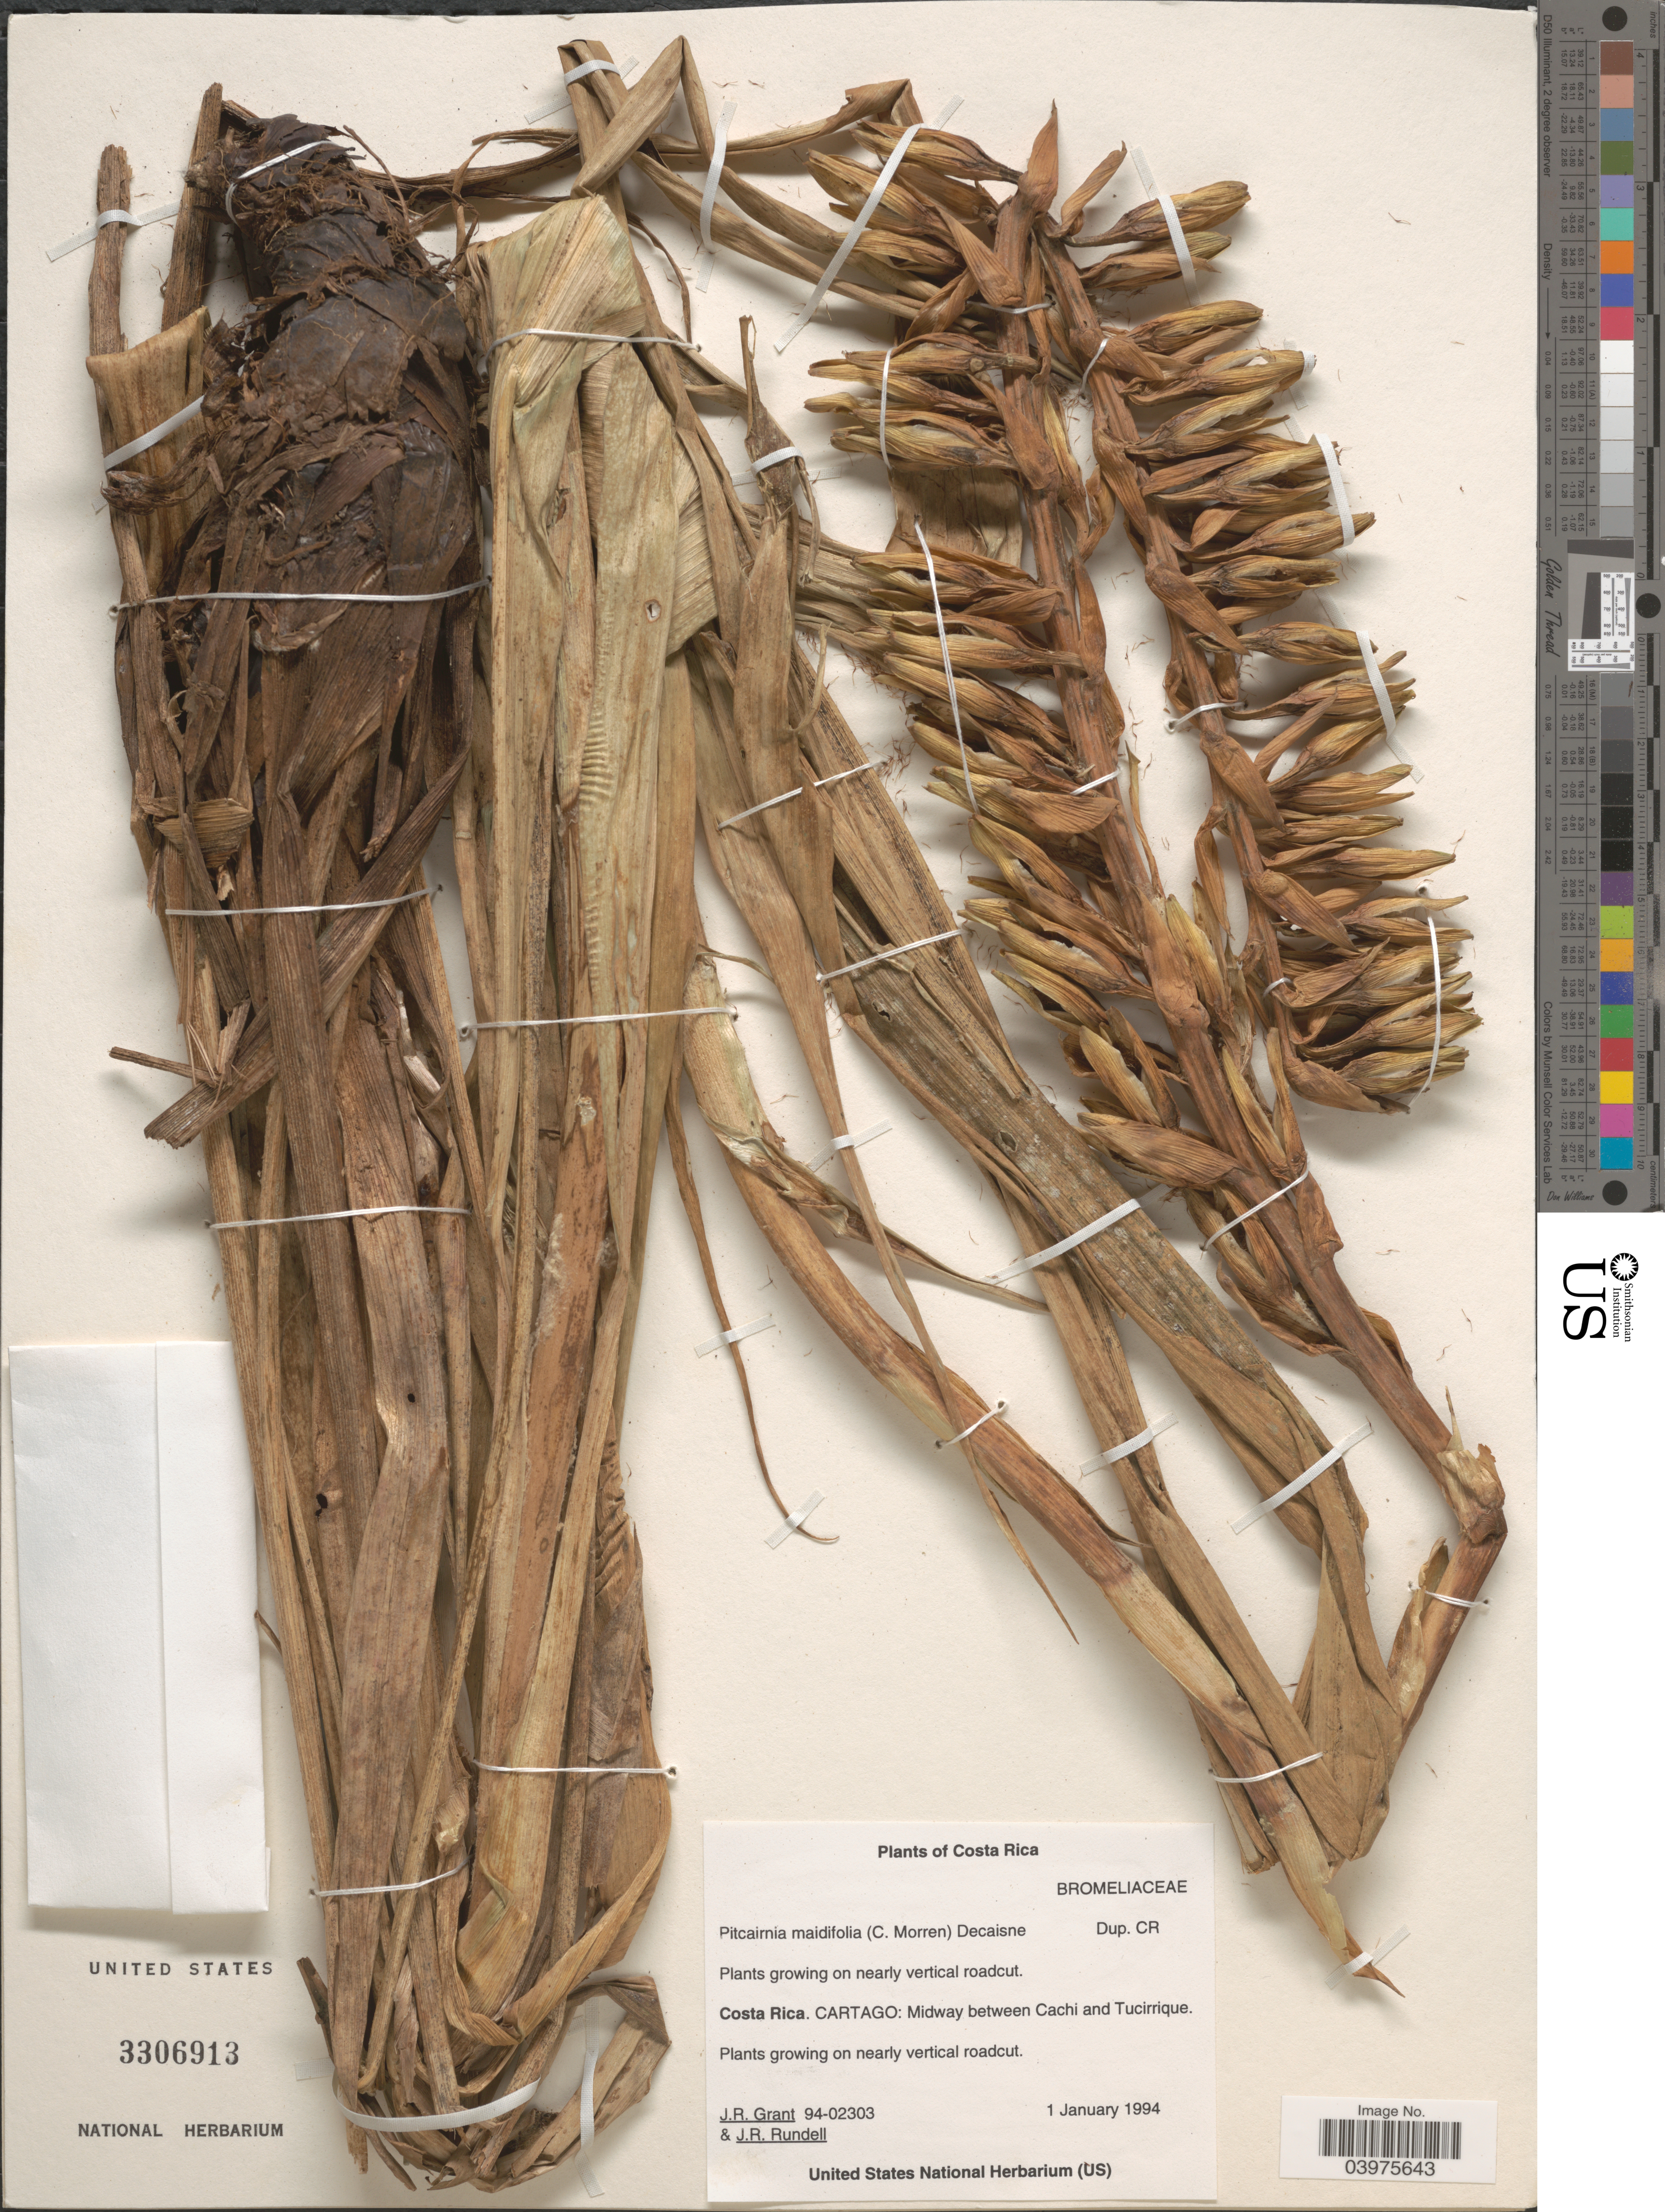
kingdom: Plantae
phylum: Tracheophyta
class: Liliopsida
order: Poales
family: Bromeliaceae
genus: Pitcairnia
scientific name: Pitcairnia maidifolia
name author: (C. Morren) Decne. ex Planch.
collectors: J. Grant & J. R. Rundell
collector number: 94-02303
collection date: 1994-01-01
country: Costa Rica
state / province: Cartago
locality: Midway between Cachi and Tucirrique.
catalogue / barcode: US 3306913